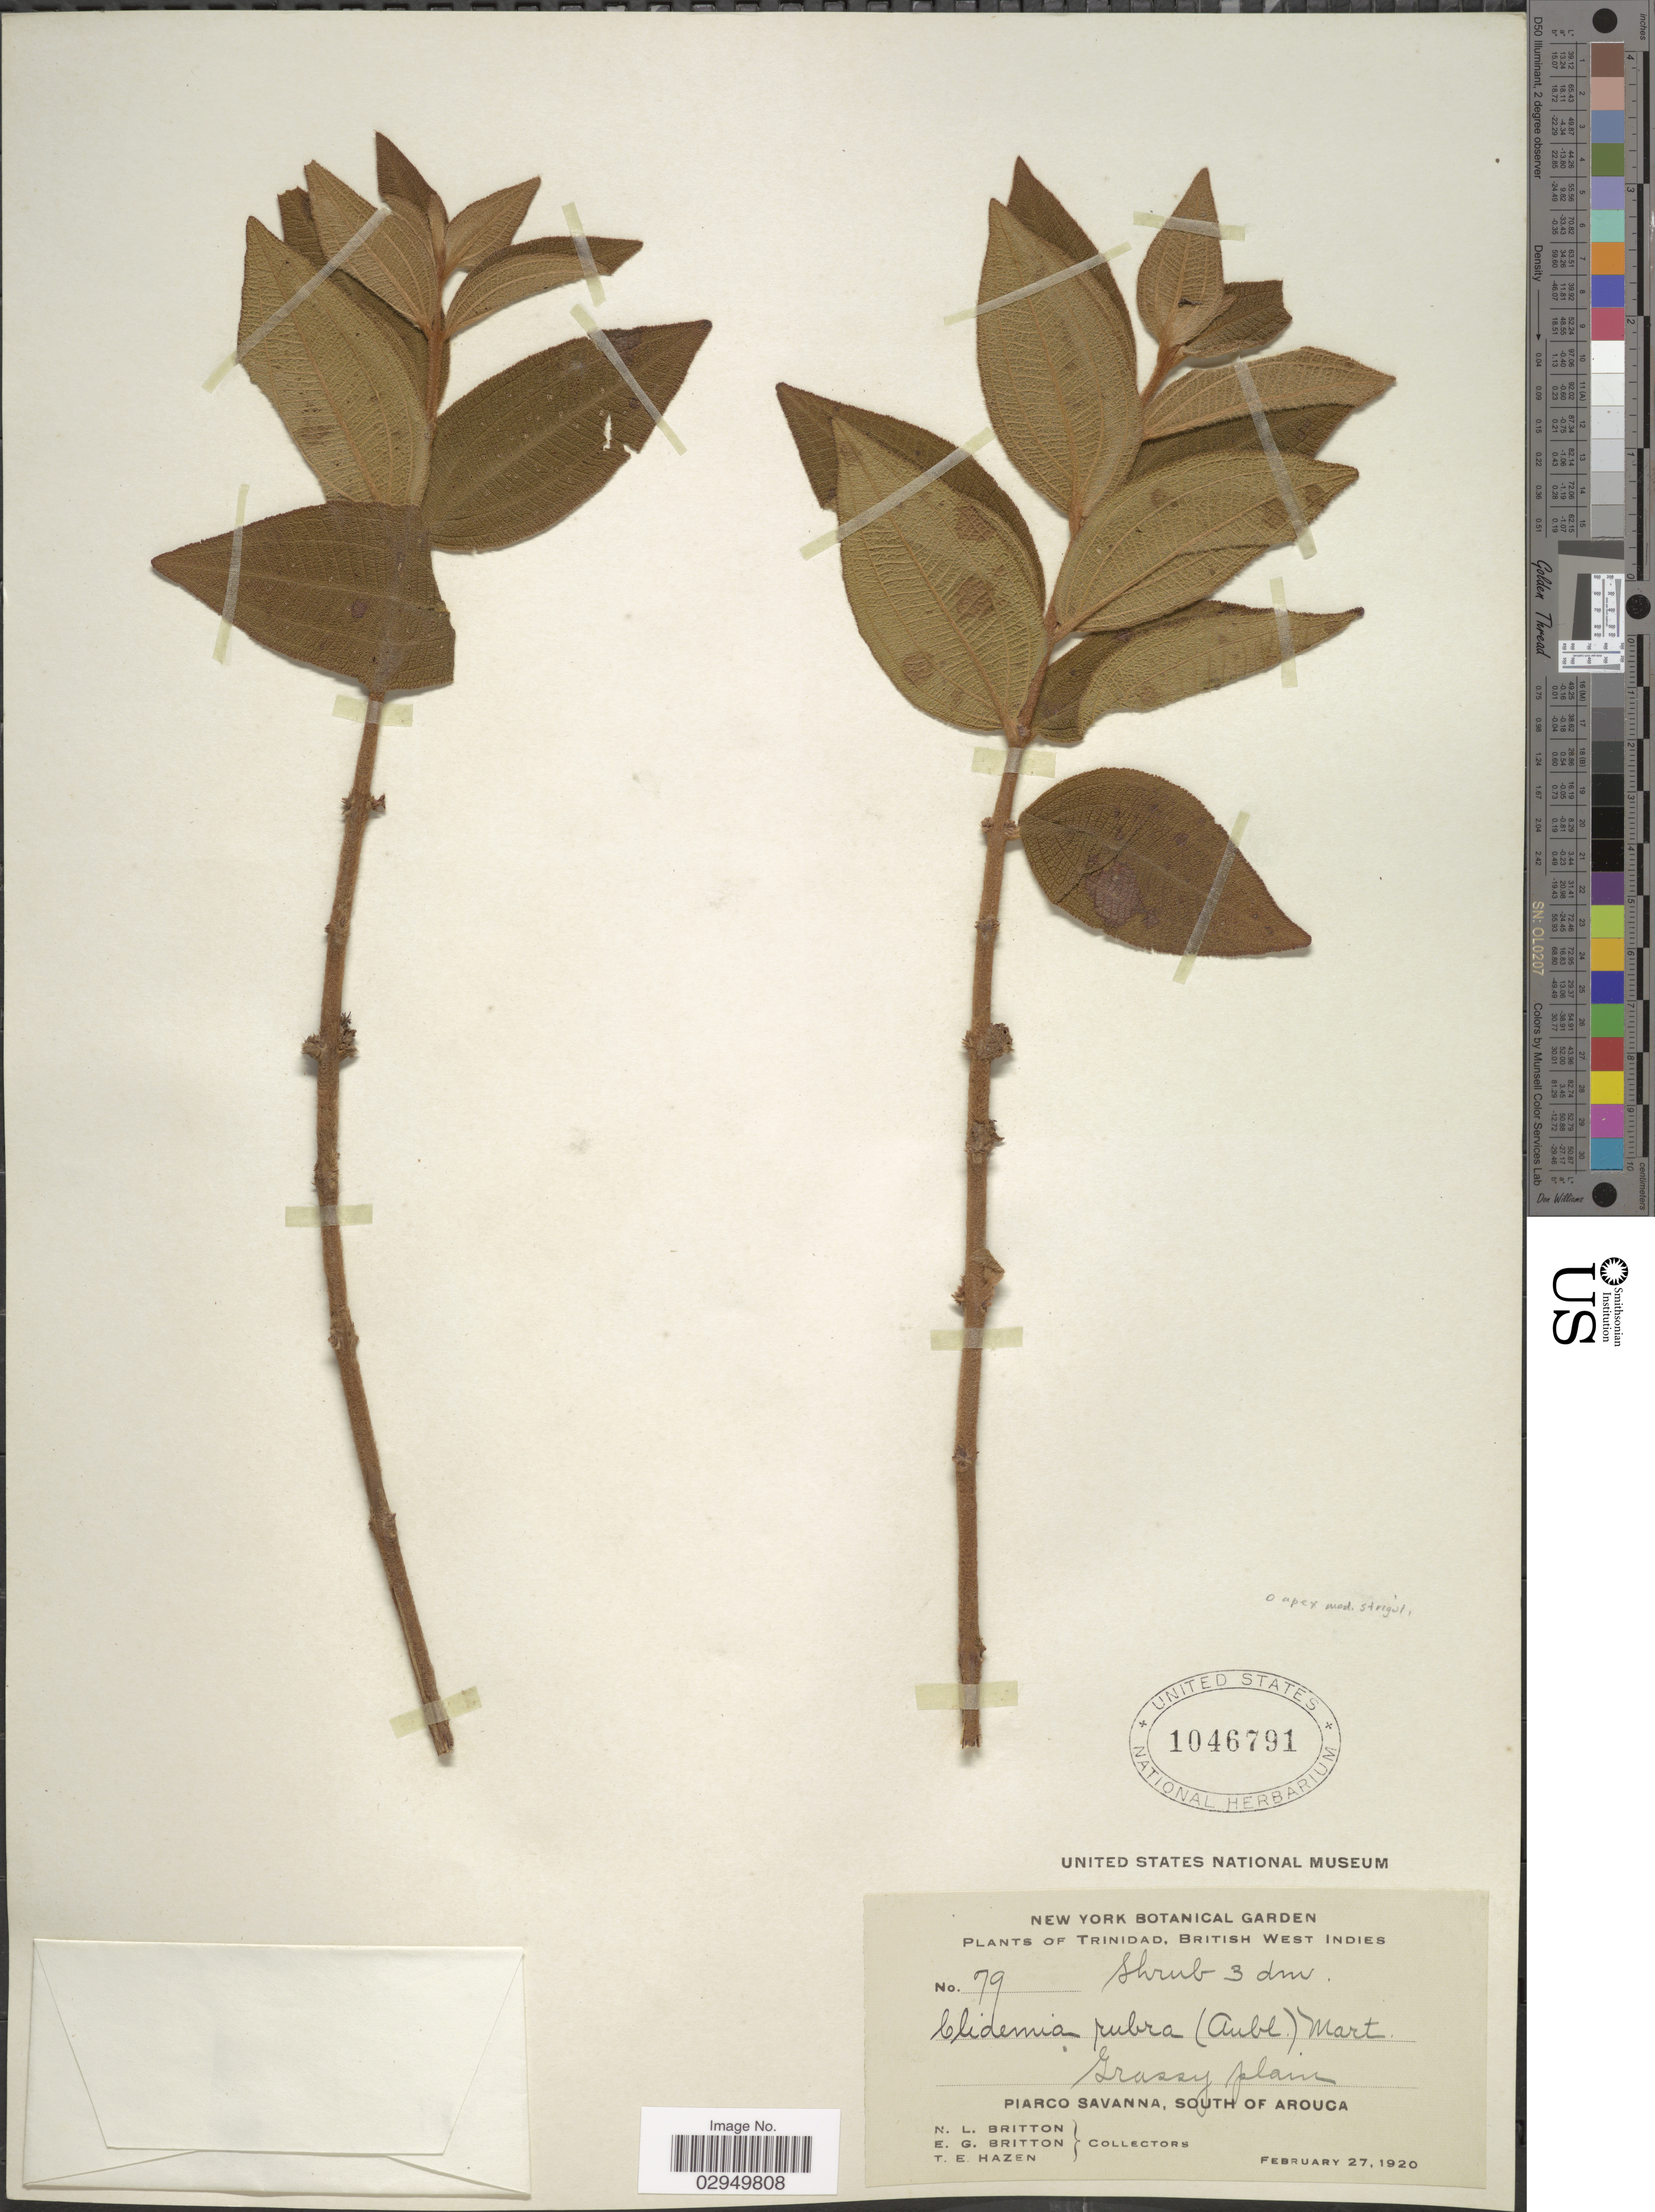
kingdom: Plantae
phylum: Tracheophyta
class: Magnoliopsida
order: Myrtales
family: Melastomataceae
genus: Clidemia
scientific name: Clidemia sericea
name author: D. Don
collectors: N. Britton, E. G. Britton & T. E. Hazen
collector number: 79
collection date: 1920-02-27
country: Trinidad and Tobago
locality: Trinidad. Piarco Savanna, South of Arouca.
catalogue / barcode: US 1046791